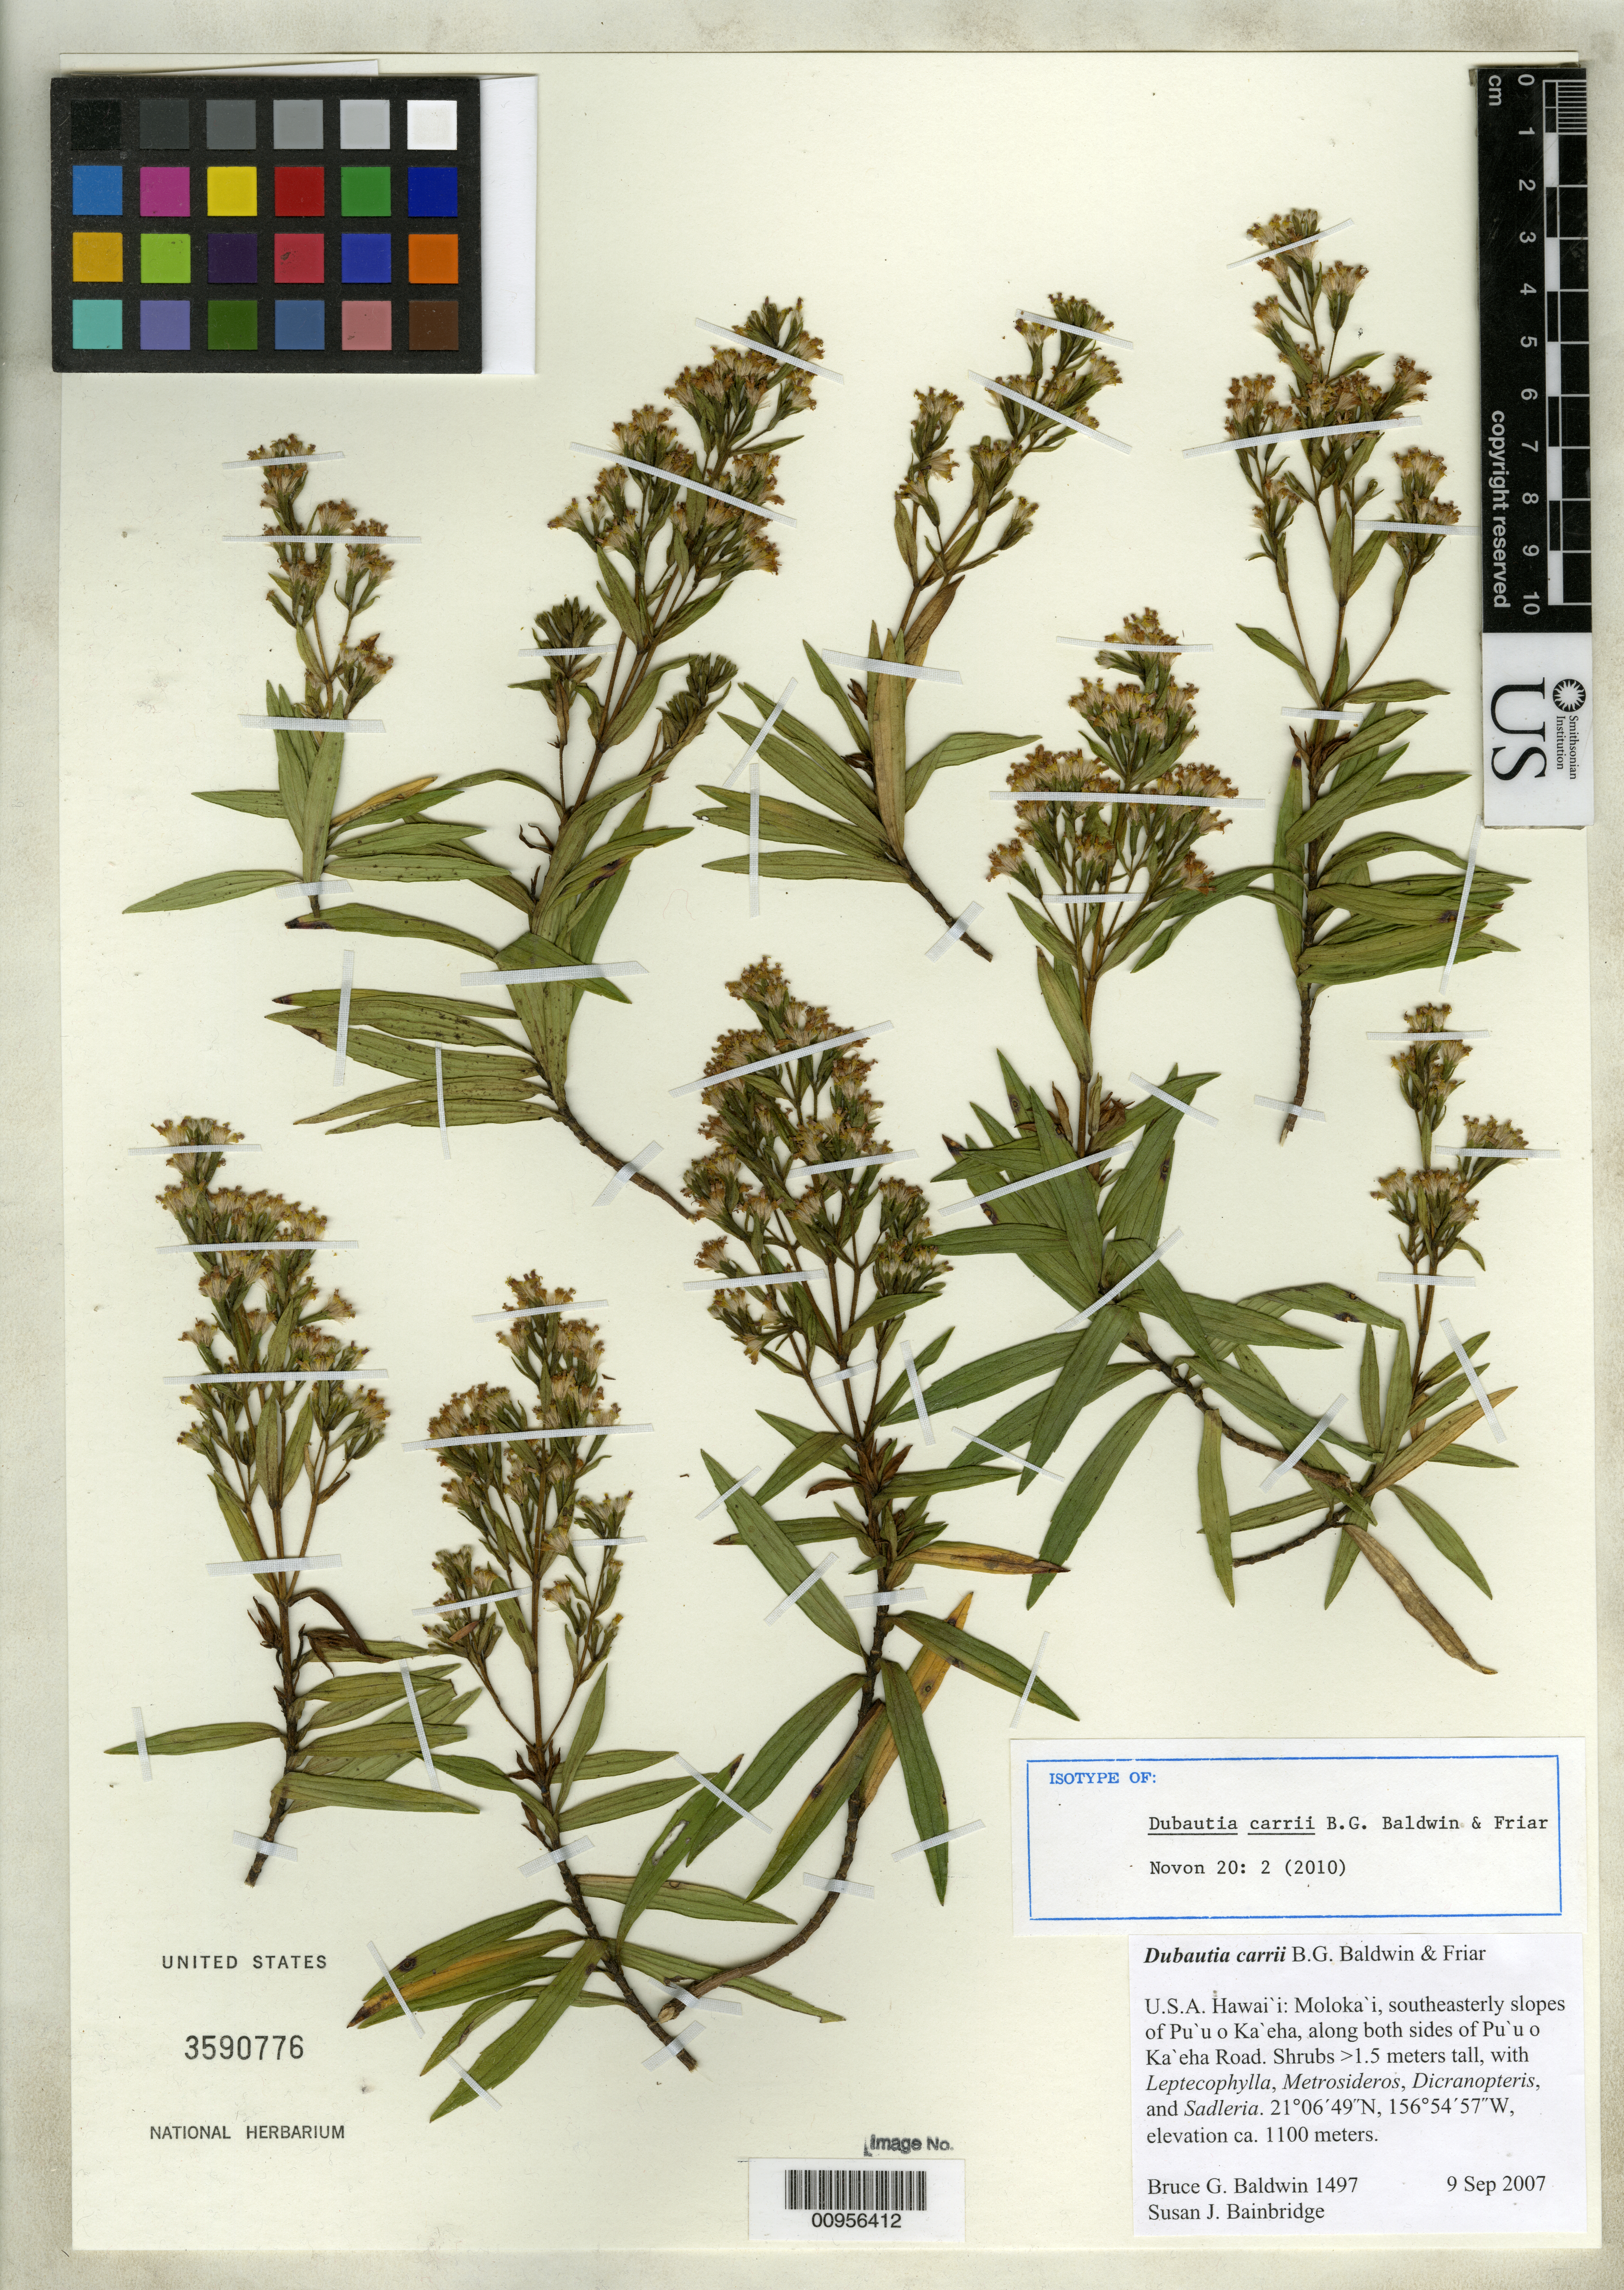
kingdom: Plantae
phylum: Tracheophyta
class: Magnoliopsida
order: Asterales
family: Asteraceae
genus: Dubautia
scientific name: Dubautia carrii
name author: B.G. Baldwin & Friar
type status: Isotype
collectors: B. Baldwin & S. Bainbridge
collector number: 1497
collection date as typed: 09 Sep 2007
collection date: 2007-09-09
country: United States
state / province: Hawaii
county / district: Maui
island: Moloka'i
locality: Moloka'I, southeasterly slopes of Pu'u o Ka'eha, along both sides of Pu'u o Ka'eha Road.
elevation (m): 1100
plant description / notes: Collection date 19 Sep 2007 according to protologue (9 Sep. on specimen label).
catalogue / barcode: US 3590776